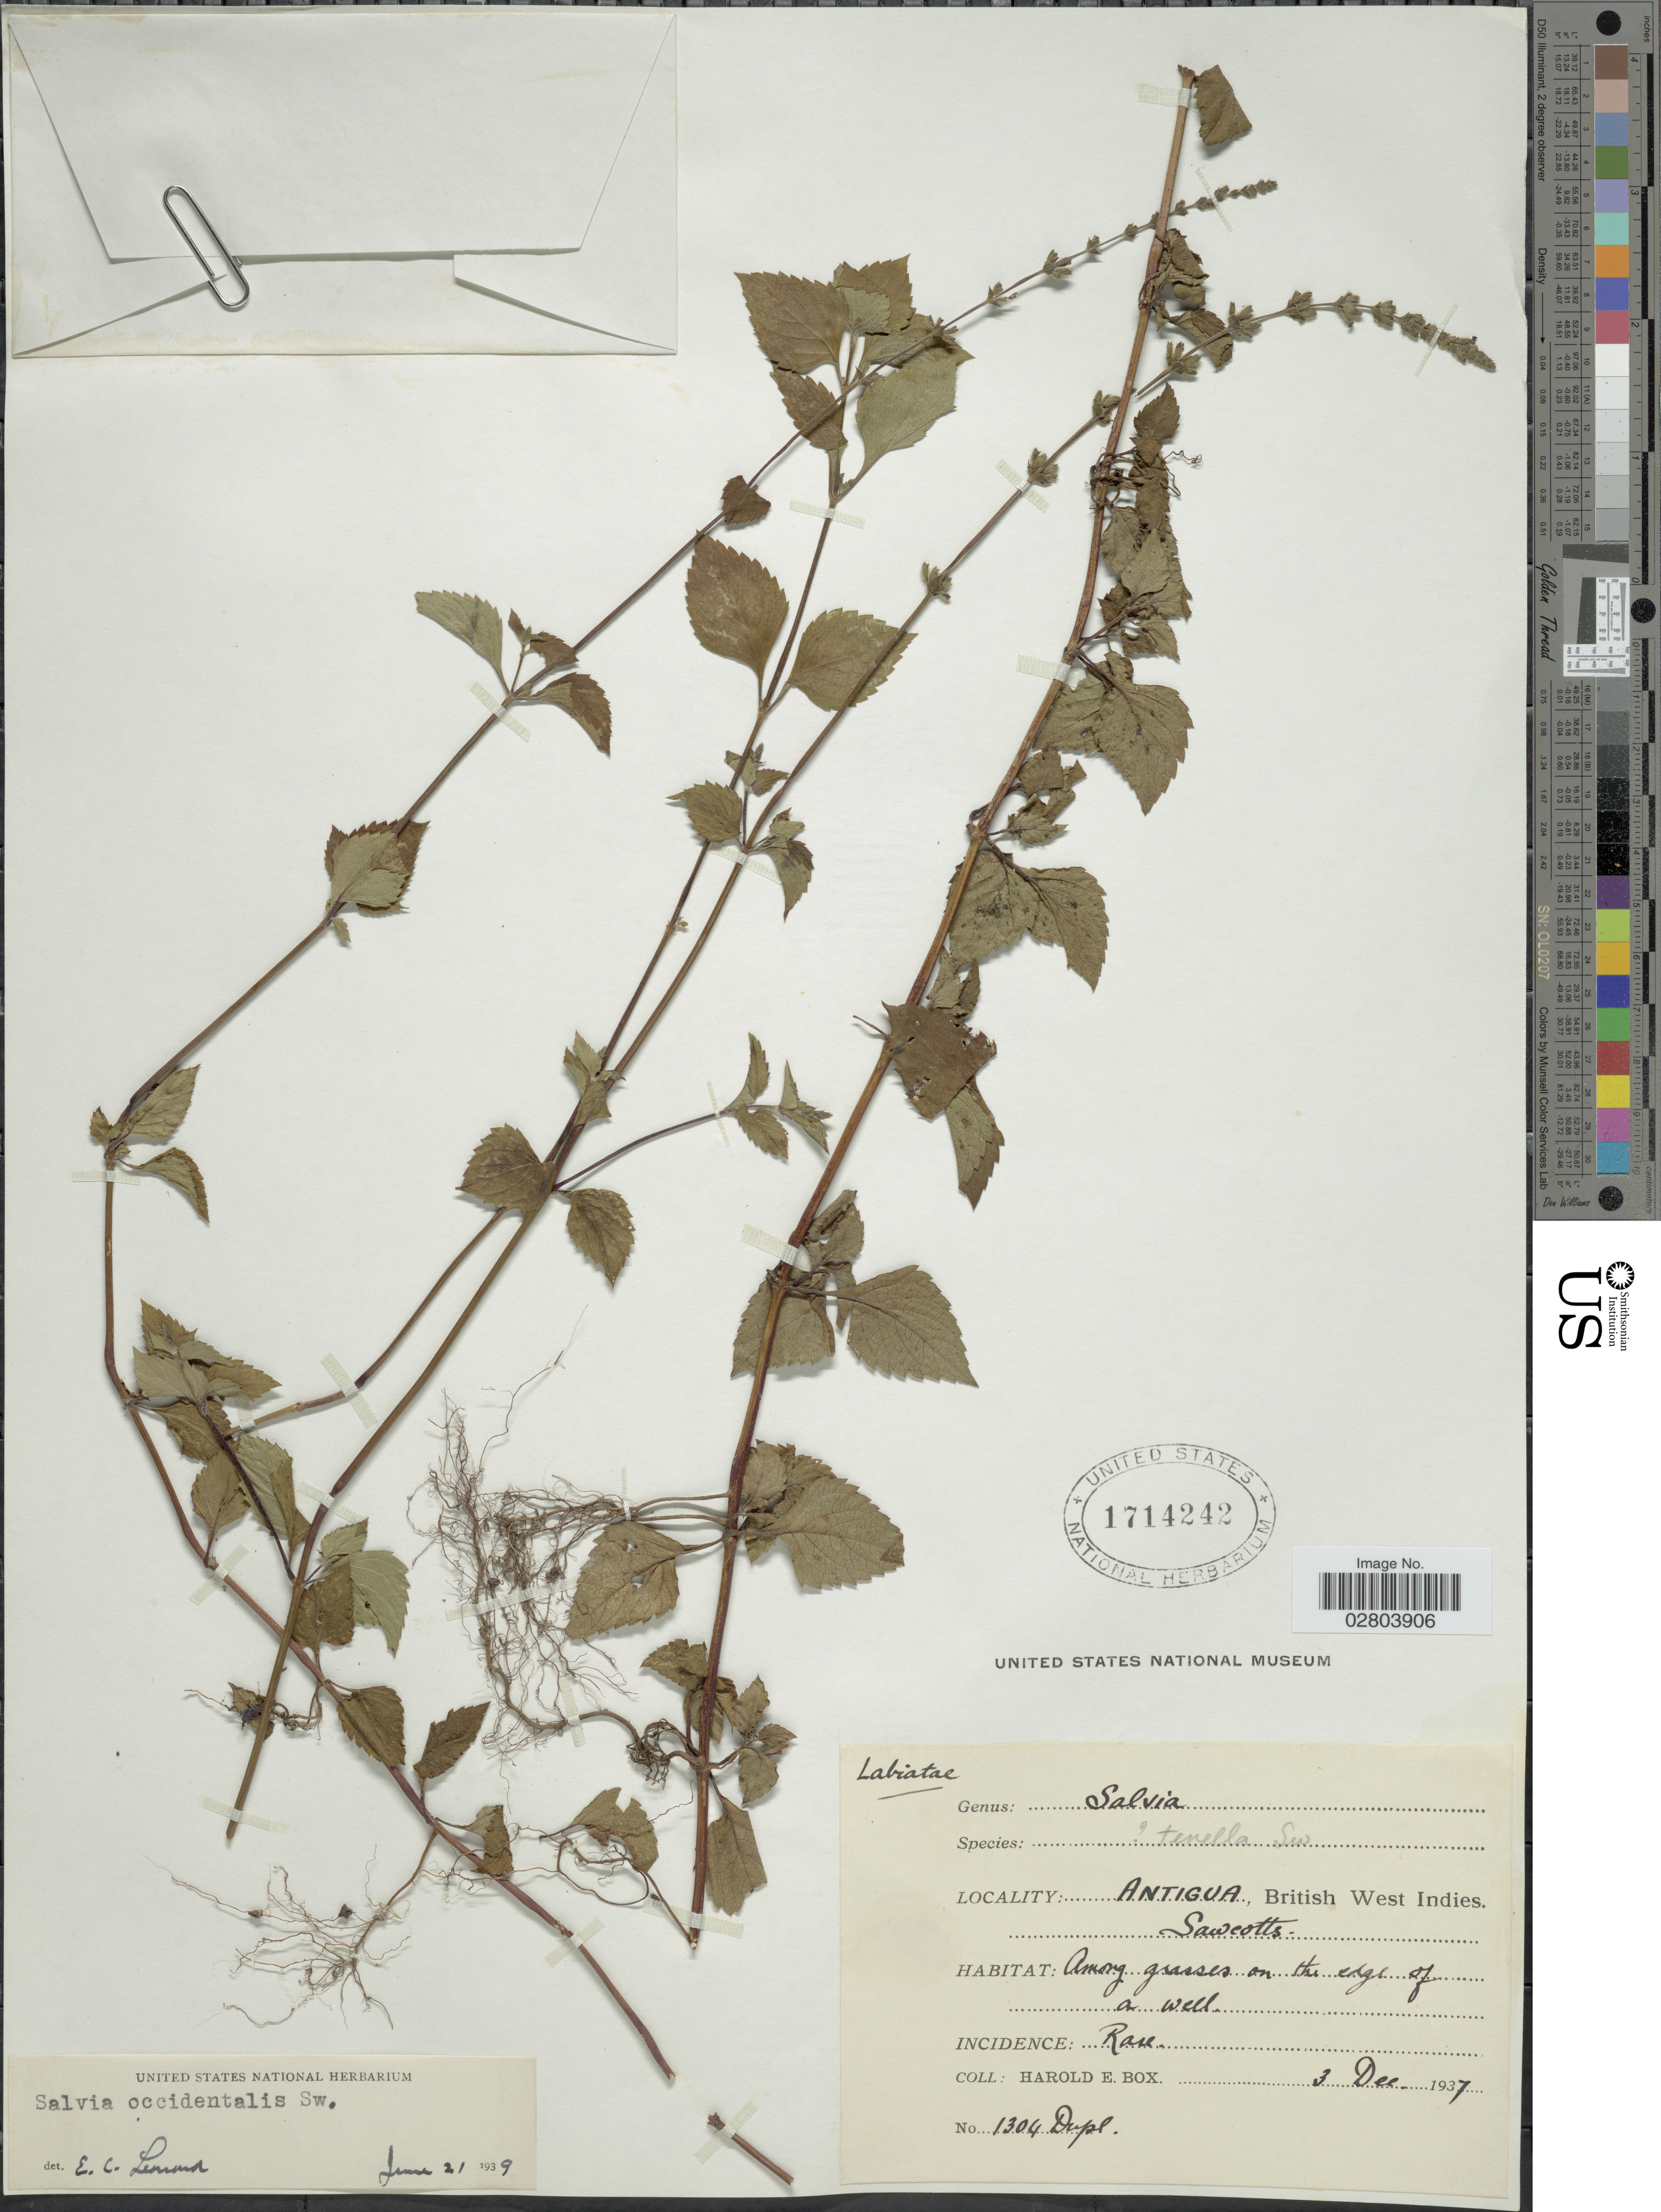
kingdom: Plantae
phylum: Tracheophyta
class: Magnoliopsida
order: Lamiales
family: Lamiaceae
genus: Salvia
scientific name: Salvia occidentalis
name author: Sw.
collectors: H. E. Box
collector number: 1304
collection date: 1937-12-03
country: Antigua and Barbuda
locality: Antigua, British West Indies. Among grasses on the edge of a well.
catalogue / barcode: US 1714242